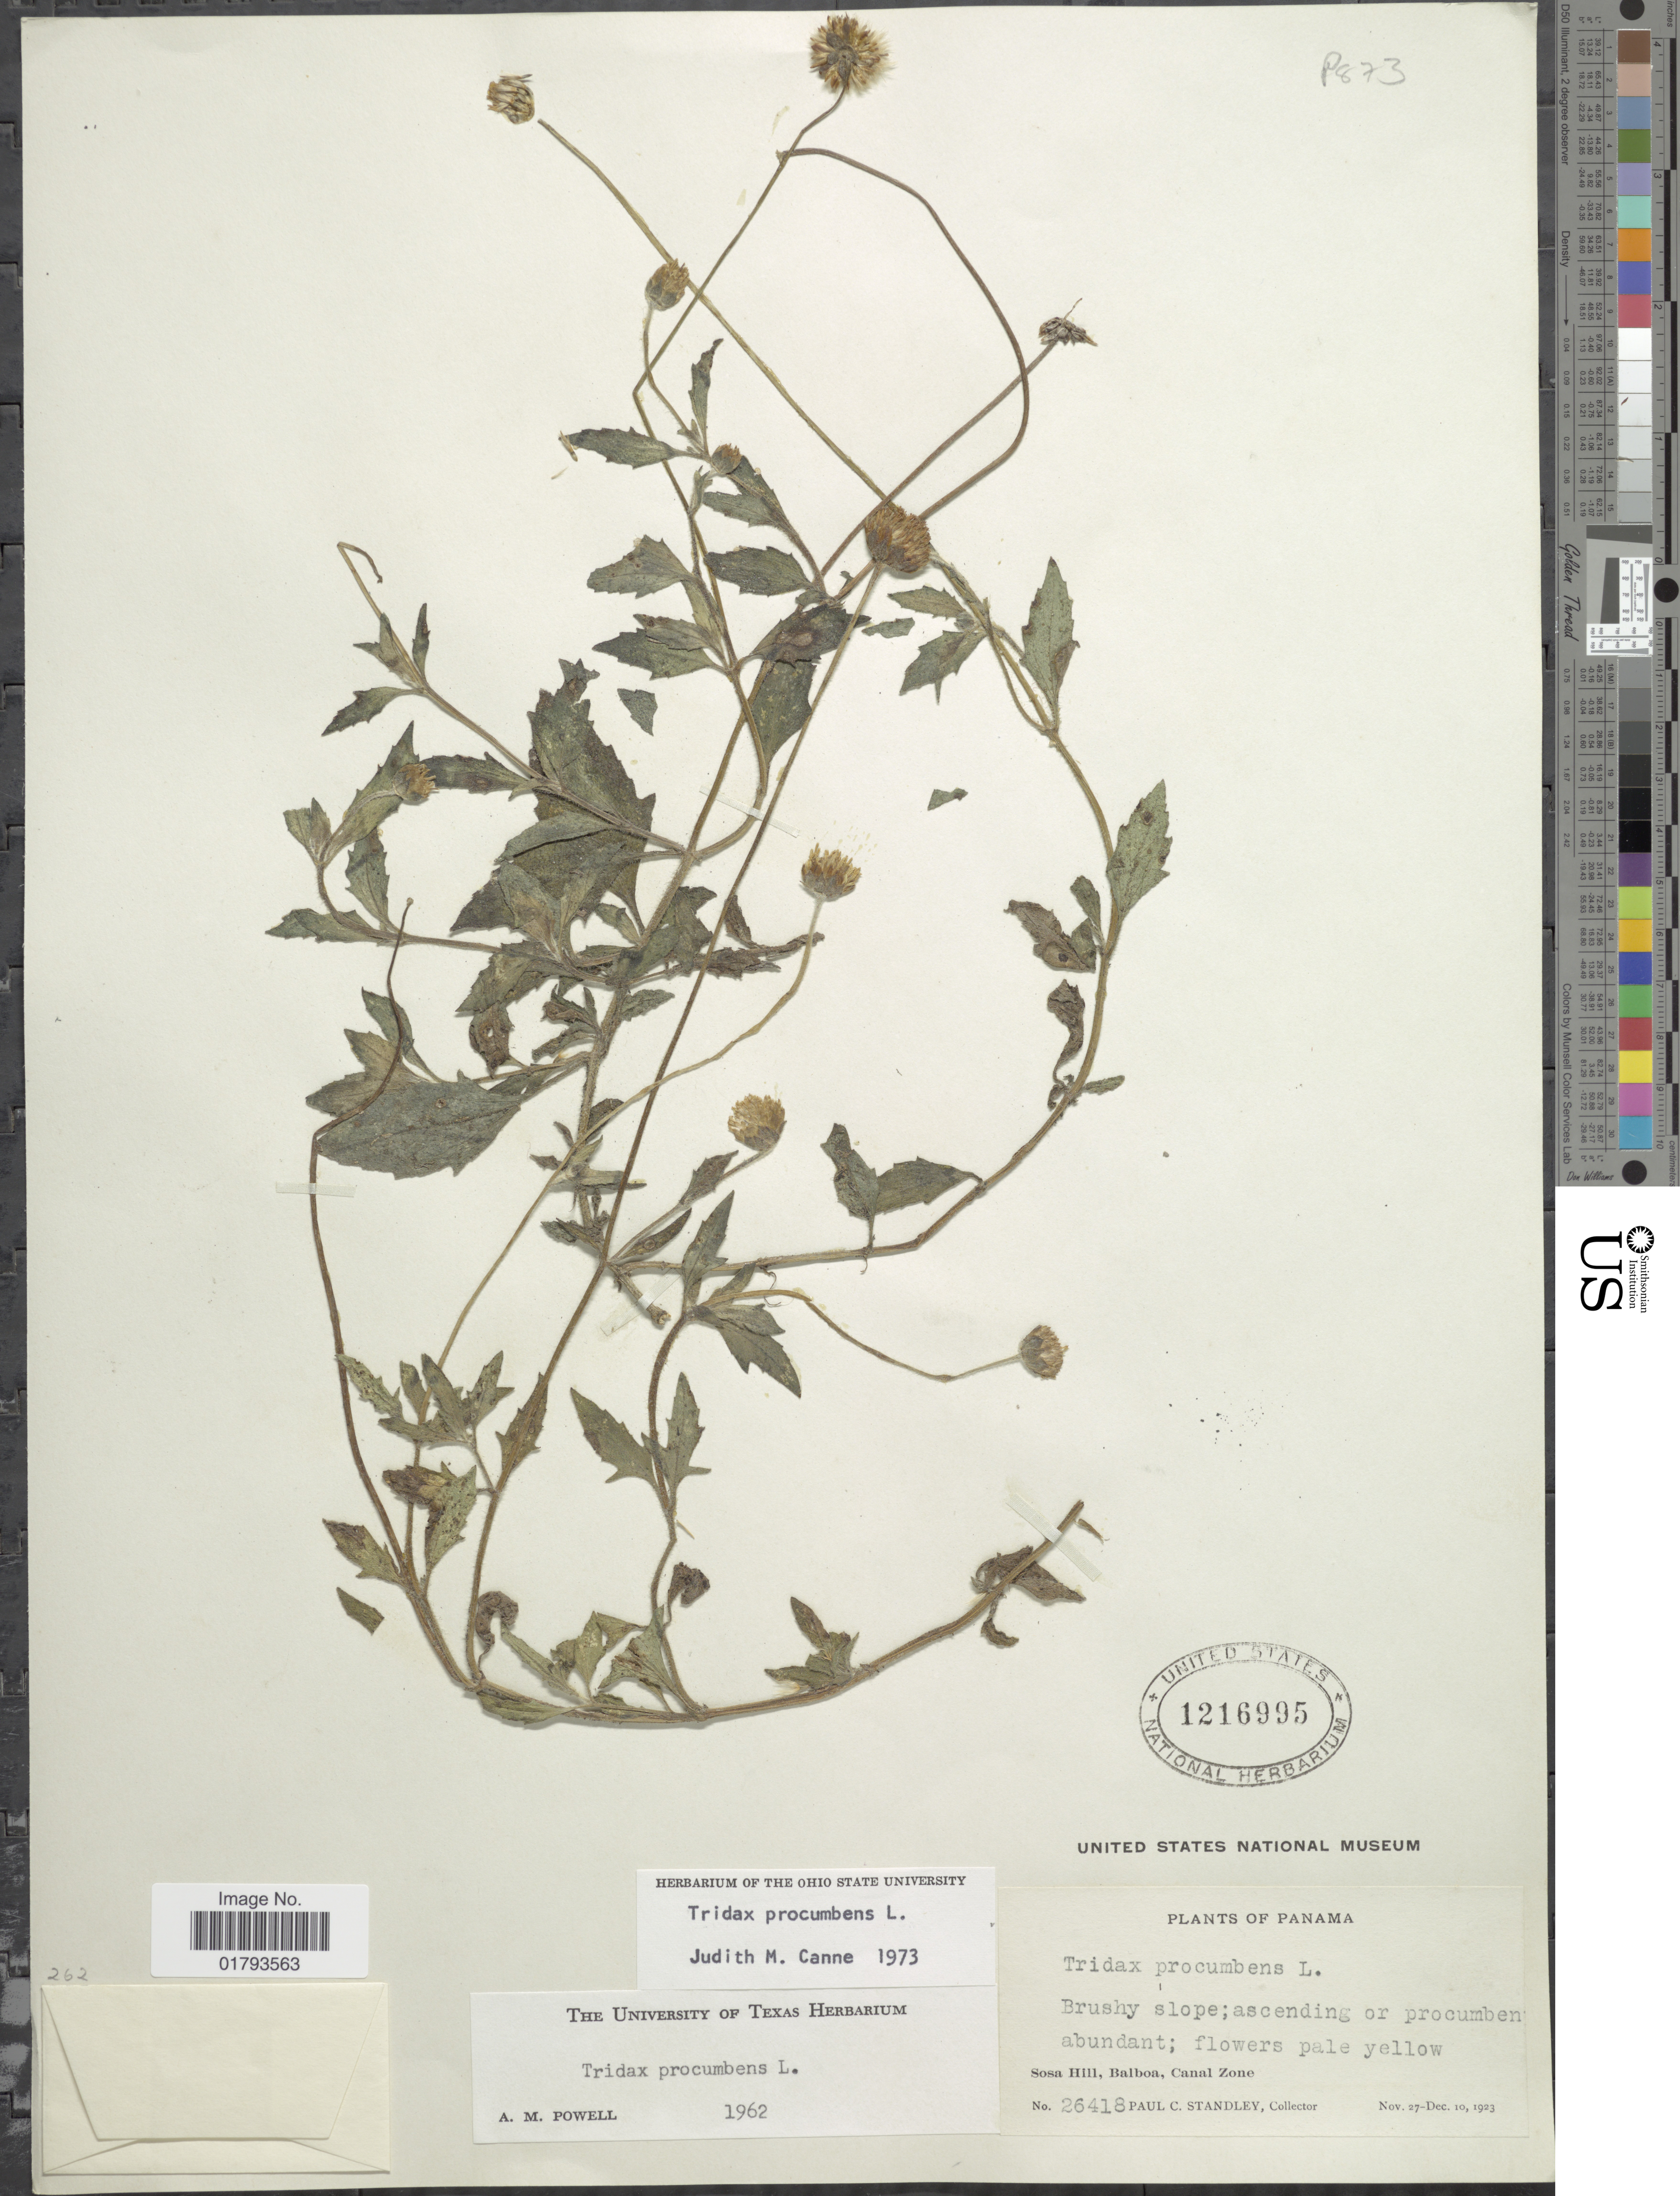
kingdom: Plantae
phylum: Tracheophyta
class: Magnoliopsida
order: Asterales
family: Asteraceae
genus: Tridax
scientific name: Tridax procumbens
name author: L.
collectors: P. C. Standley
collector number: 26418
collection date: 1923-11-27/1923-12-10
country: Panama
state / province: Colón / Panamá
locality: Sosa Hill, Balboa, Canal Zone.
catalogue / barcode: US 1216995